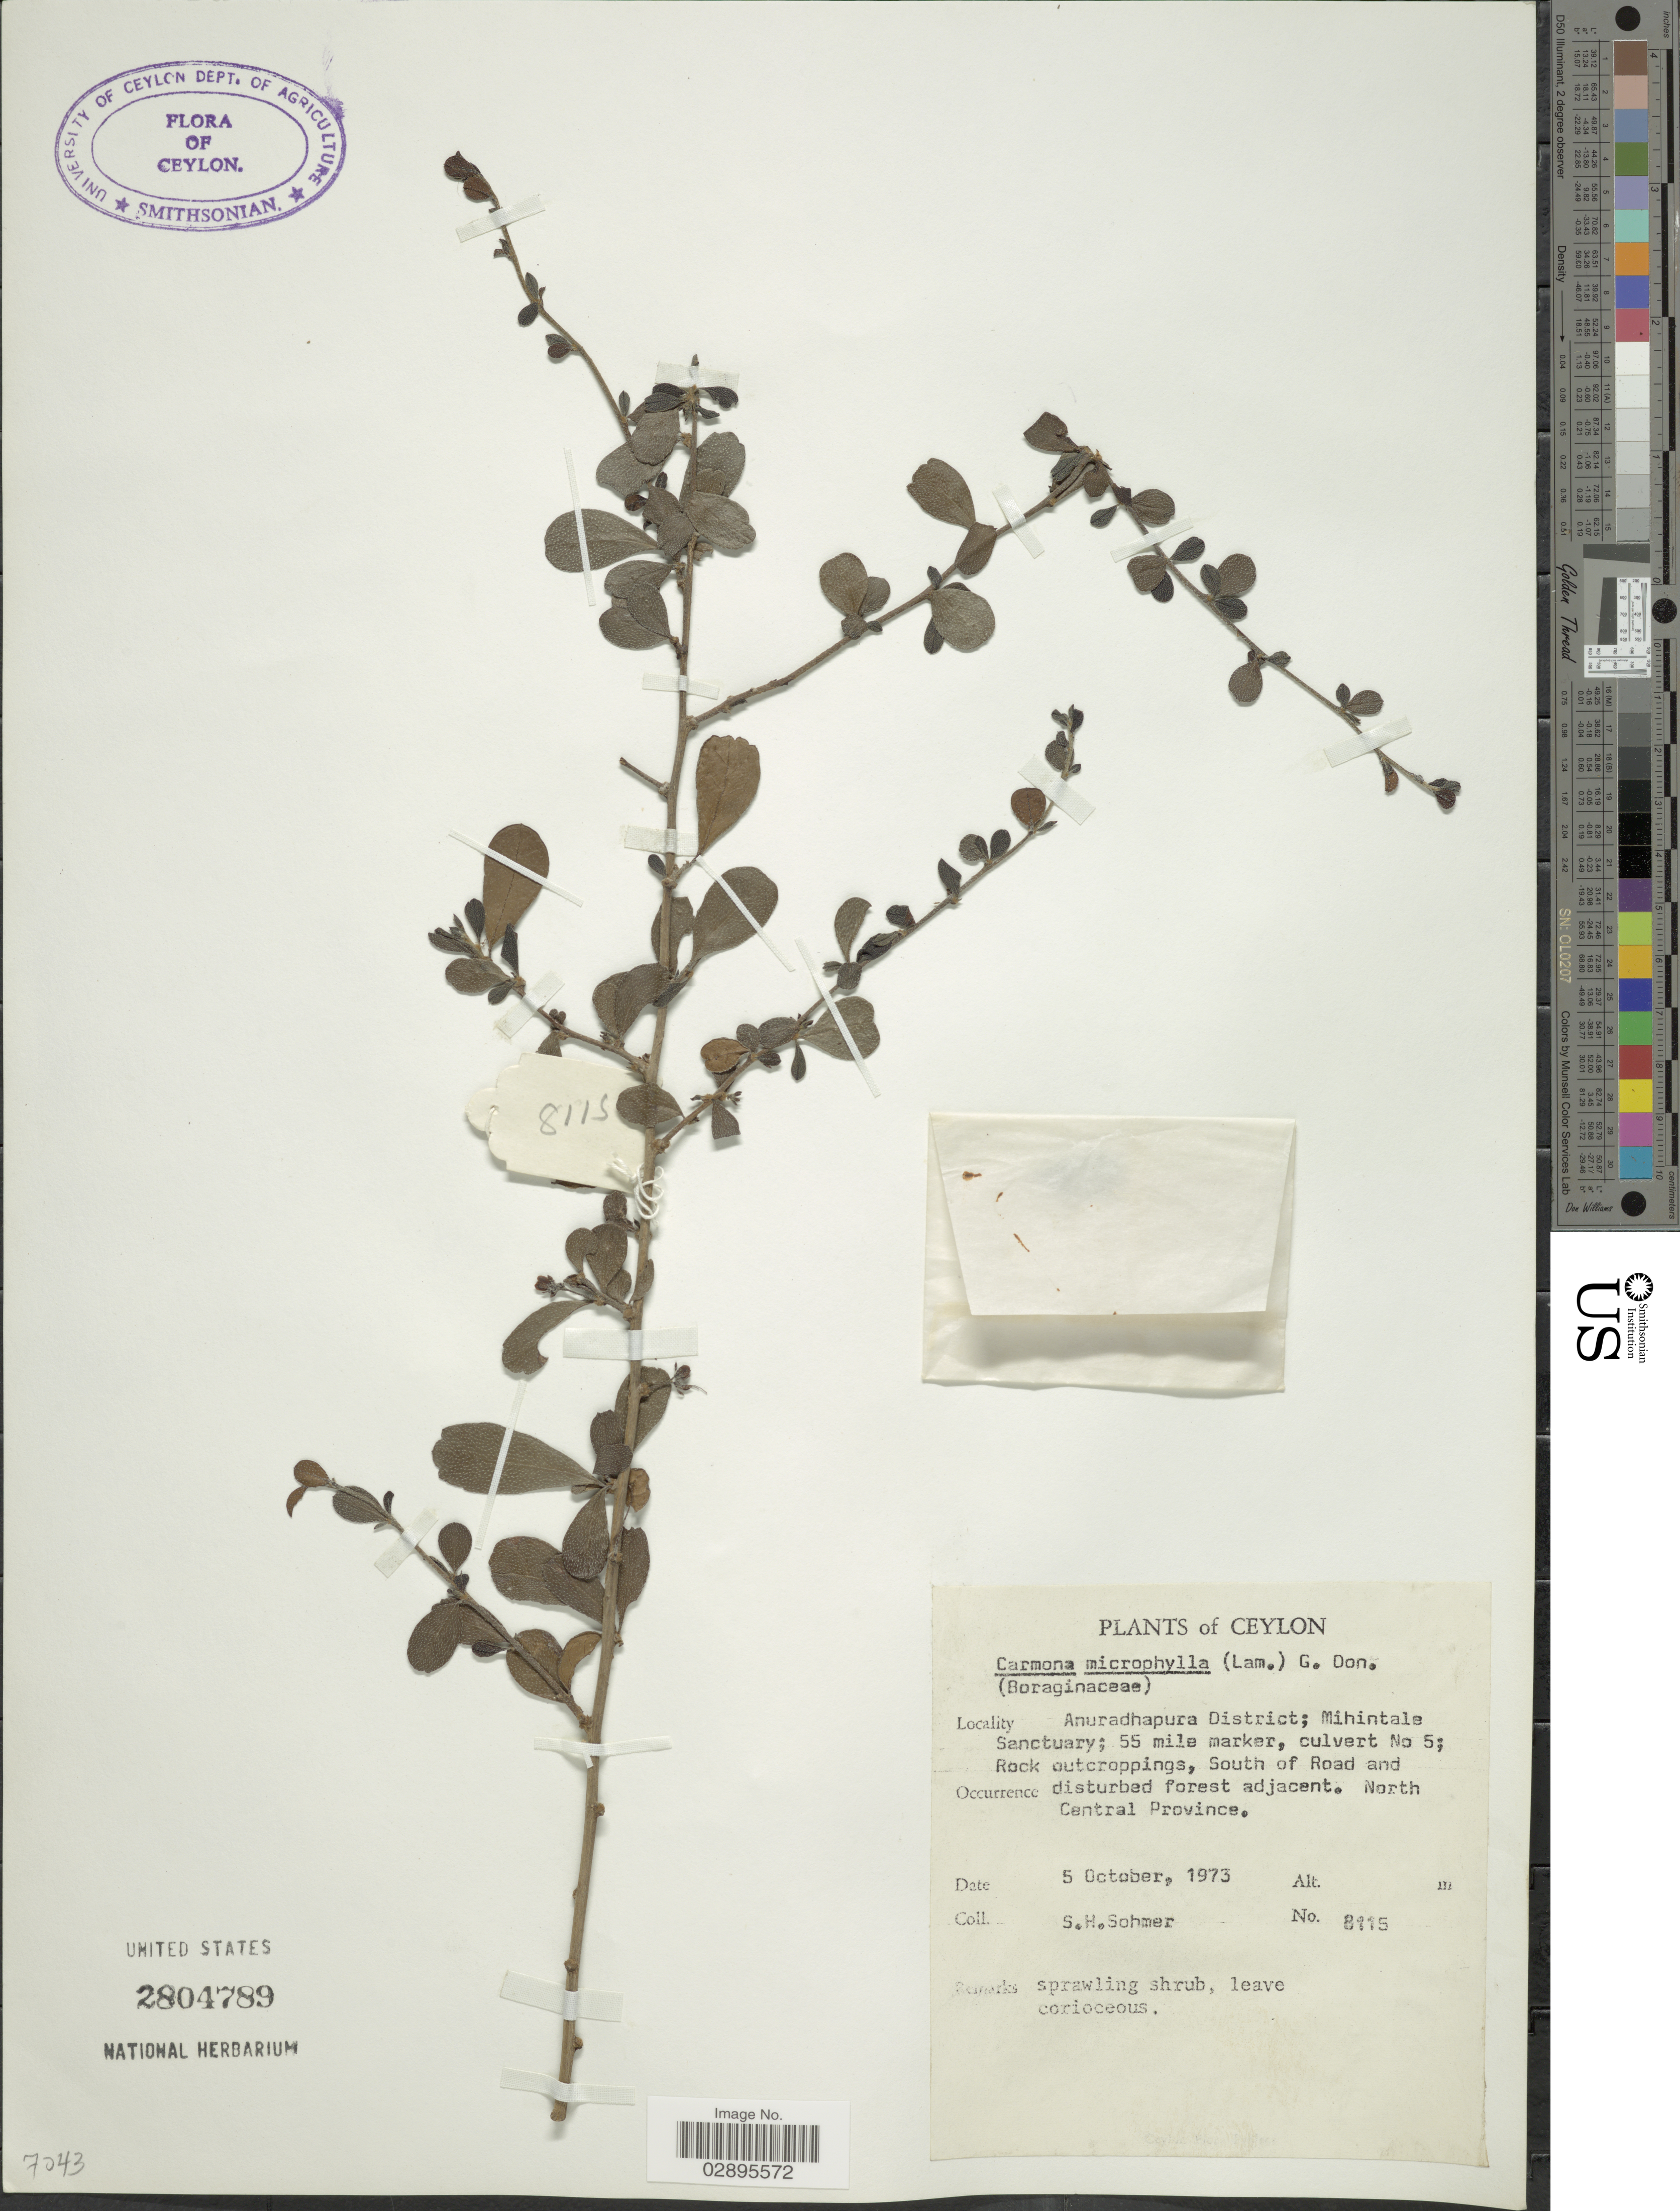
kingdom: Plantae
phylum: Tracheophyta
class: Magnoliopsida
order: Boraginales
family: Ehretiaceae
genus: Ehretia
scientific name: Ehretia microphylla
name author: Lam.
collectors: S. H. Sohmer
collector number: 8115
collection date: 1973-10-05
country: Sri Lanka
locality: Ceylon. Anuradhapura District; Mihintale Sanctuary; 55 mile marker, culvert No 5; Rock outcroppings, South of Road and disturbed forest adjacent. North Central Province.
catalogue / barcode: US 2804789